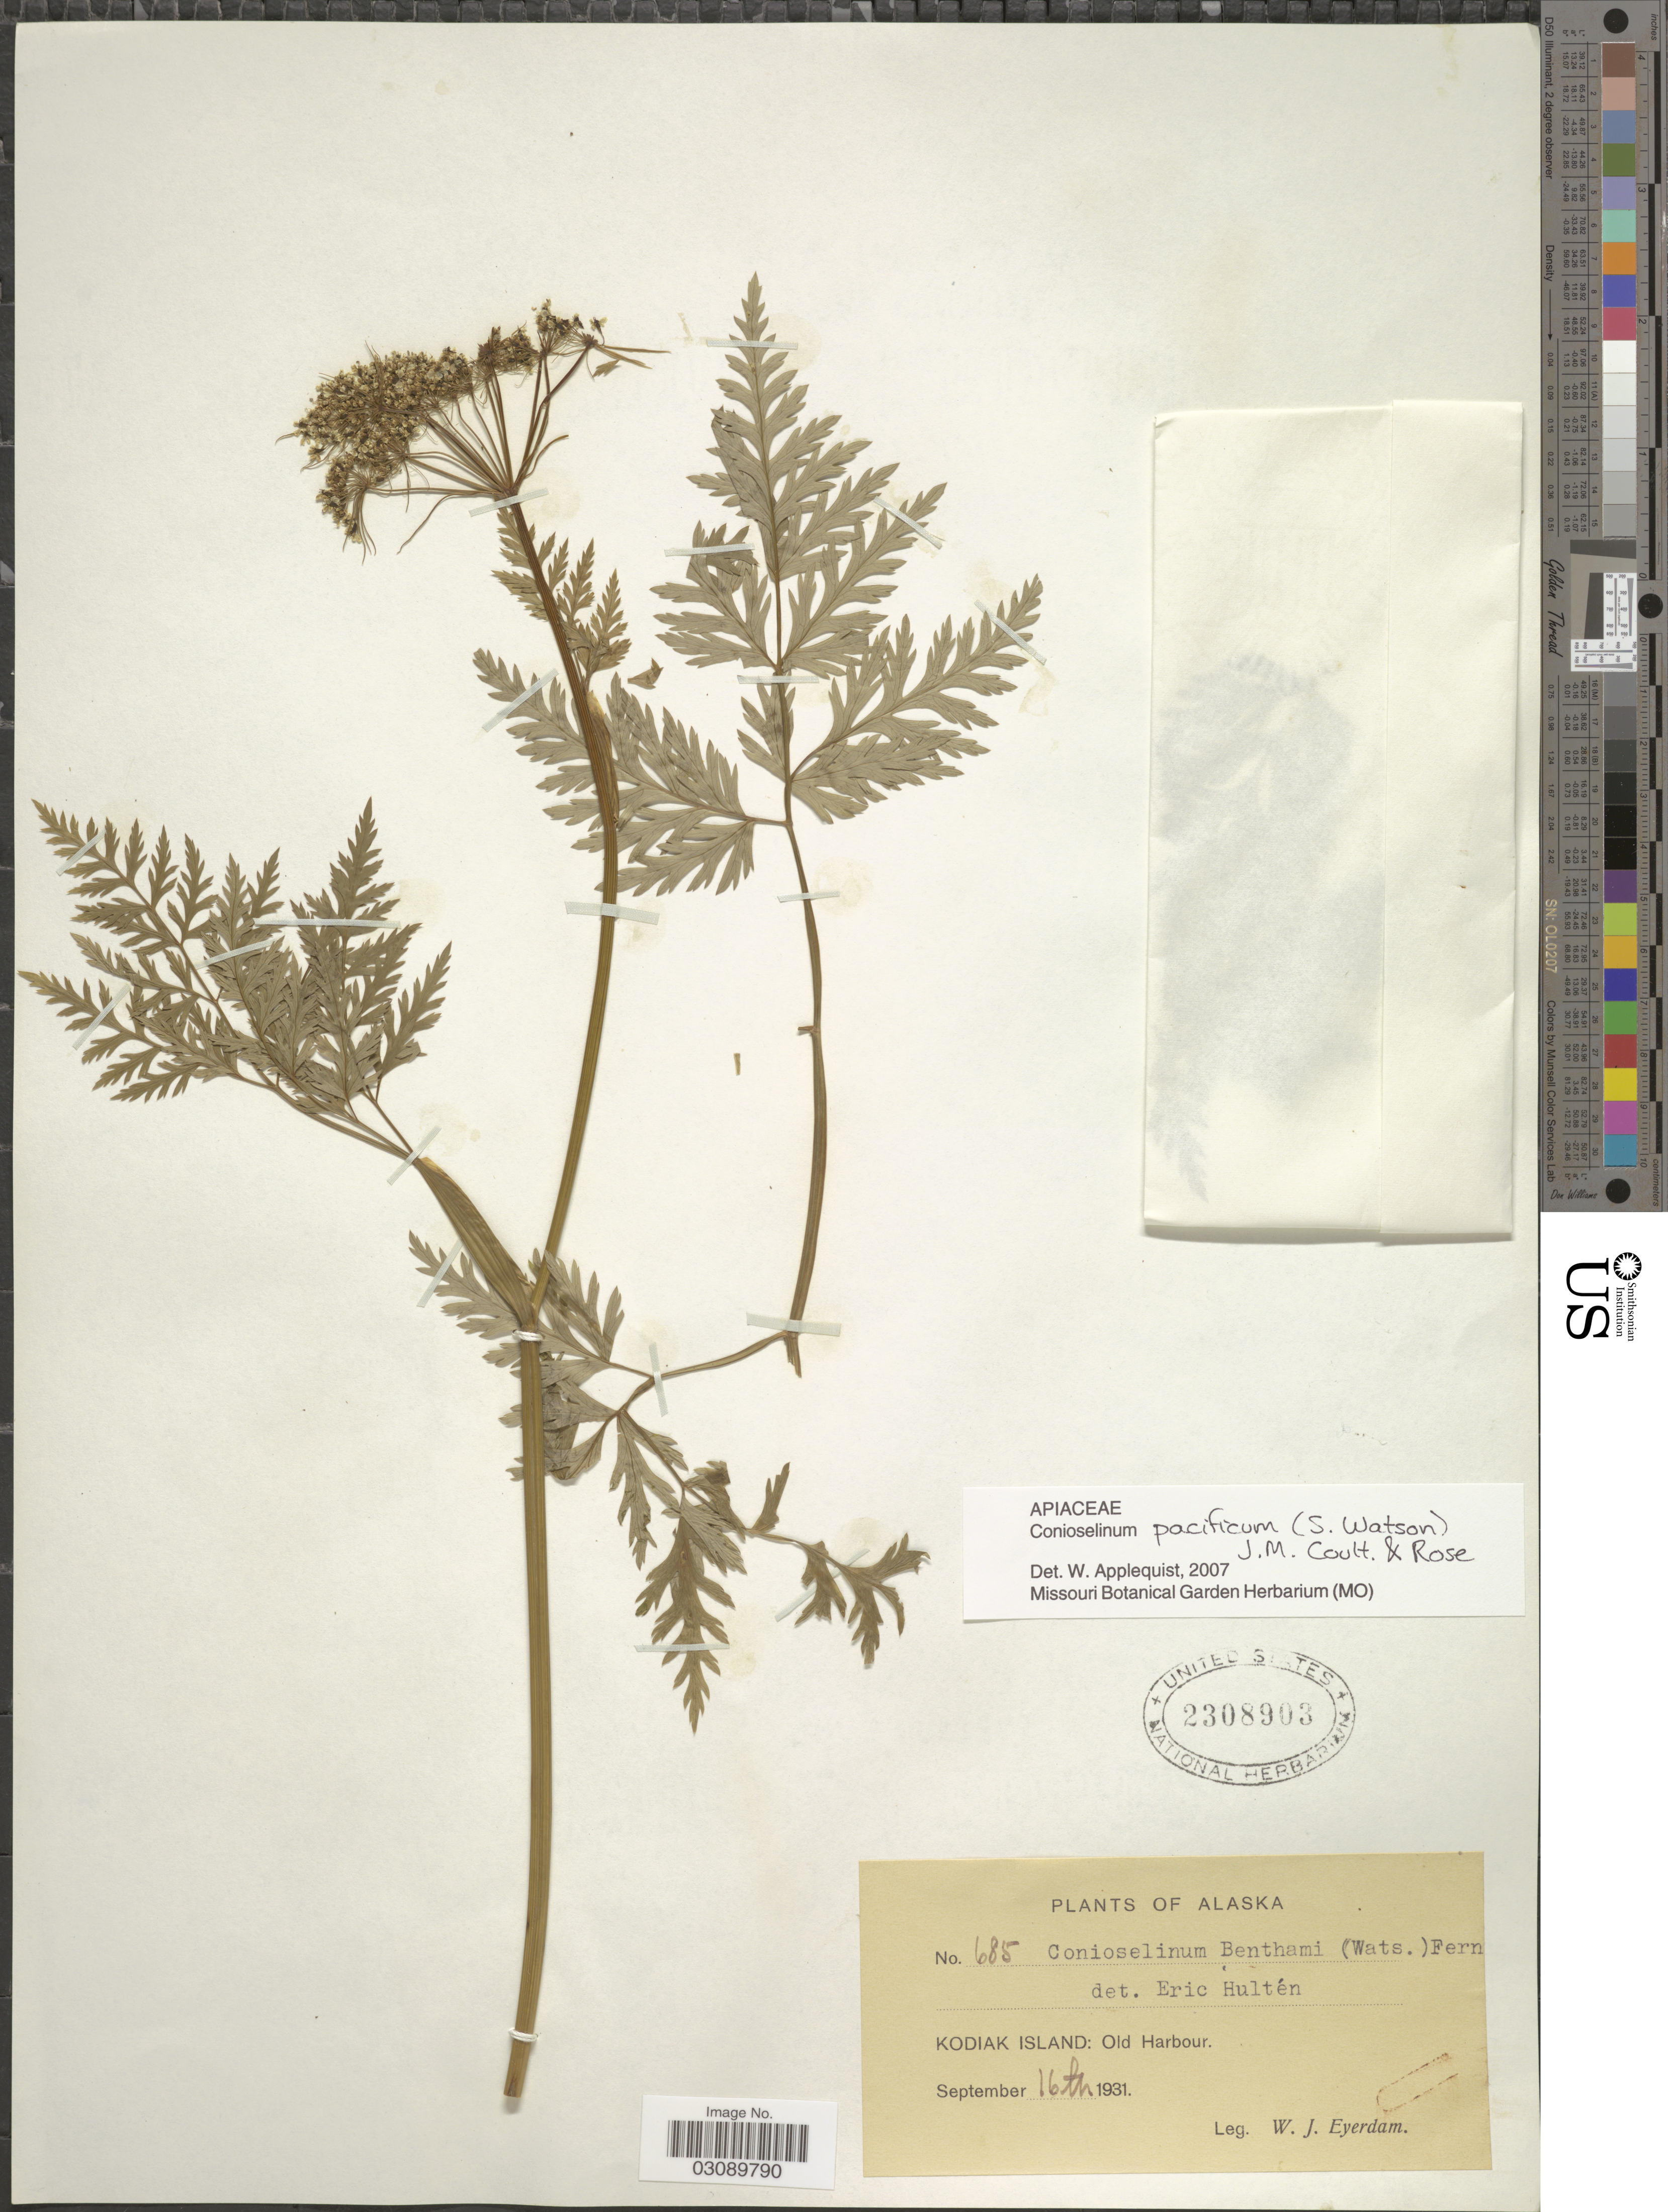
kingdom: Plantae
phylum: Tracheophyta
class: Magnoliopsida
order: Apiales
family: Apiaceae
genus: Conioselinum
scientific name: Conioselinum pacificum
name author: (S. Watson) J.M. Coult. & Rose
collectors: W. J. Eyerdam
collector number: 685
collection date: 1931-09-16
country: United States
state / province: Alaska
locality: Kodiak Island: Old Harbour.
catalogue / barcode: US 2308903